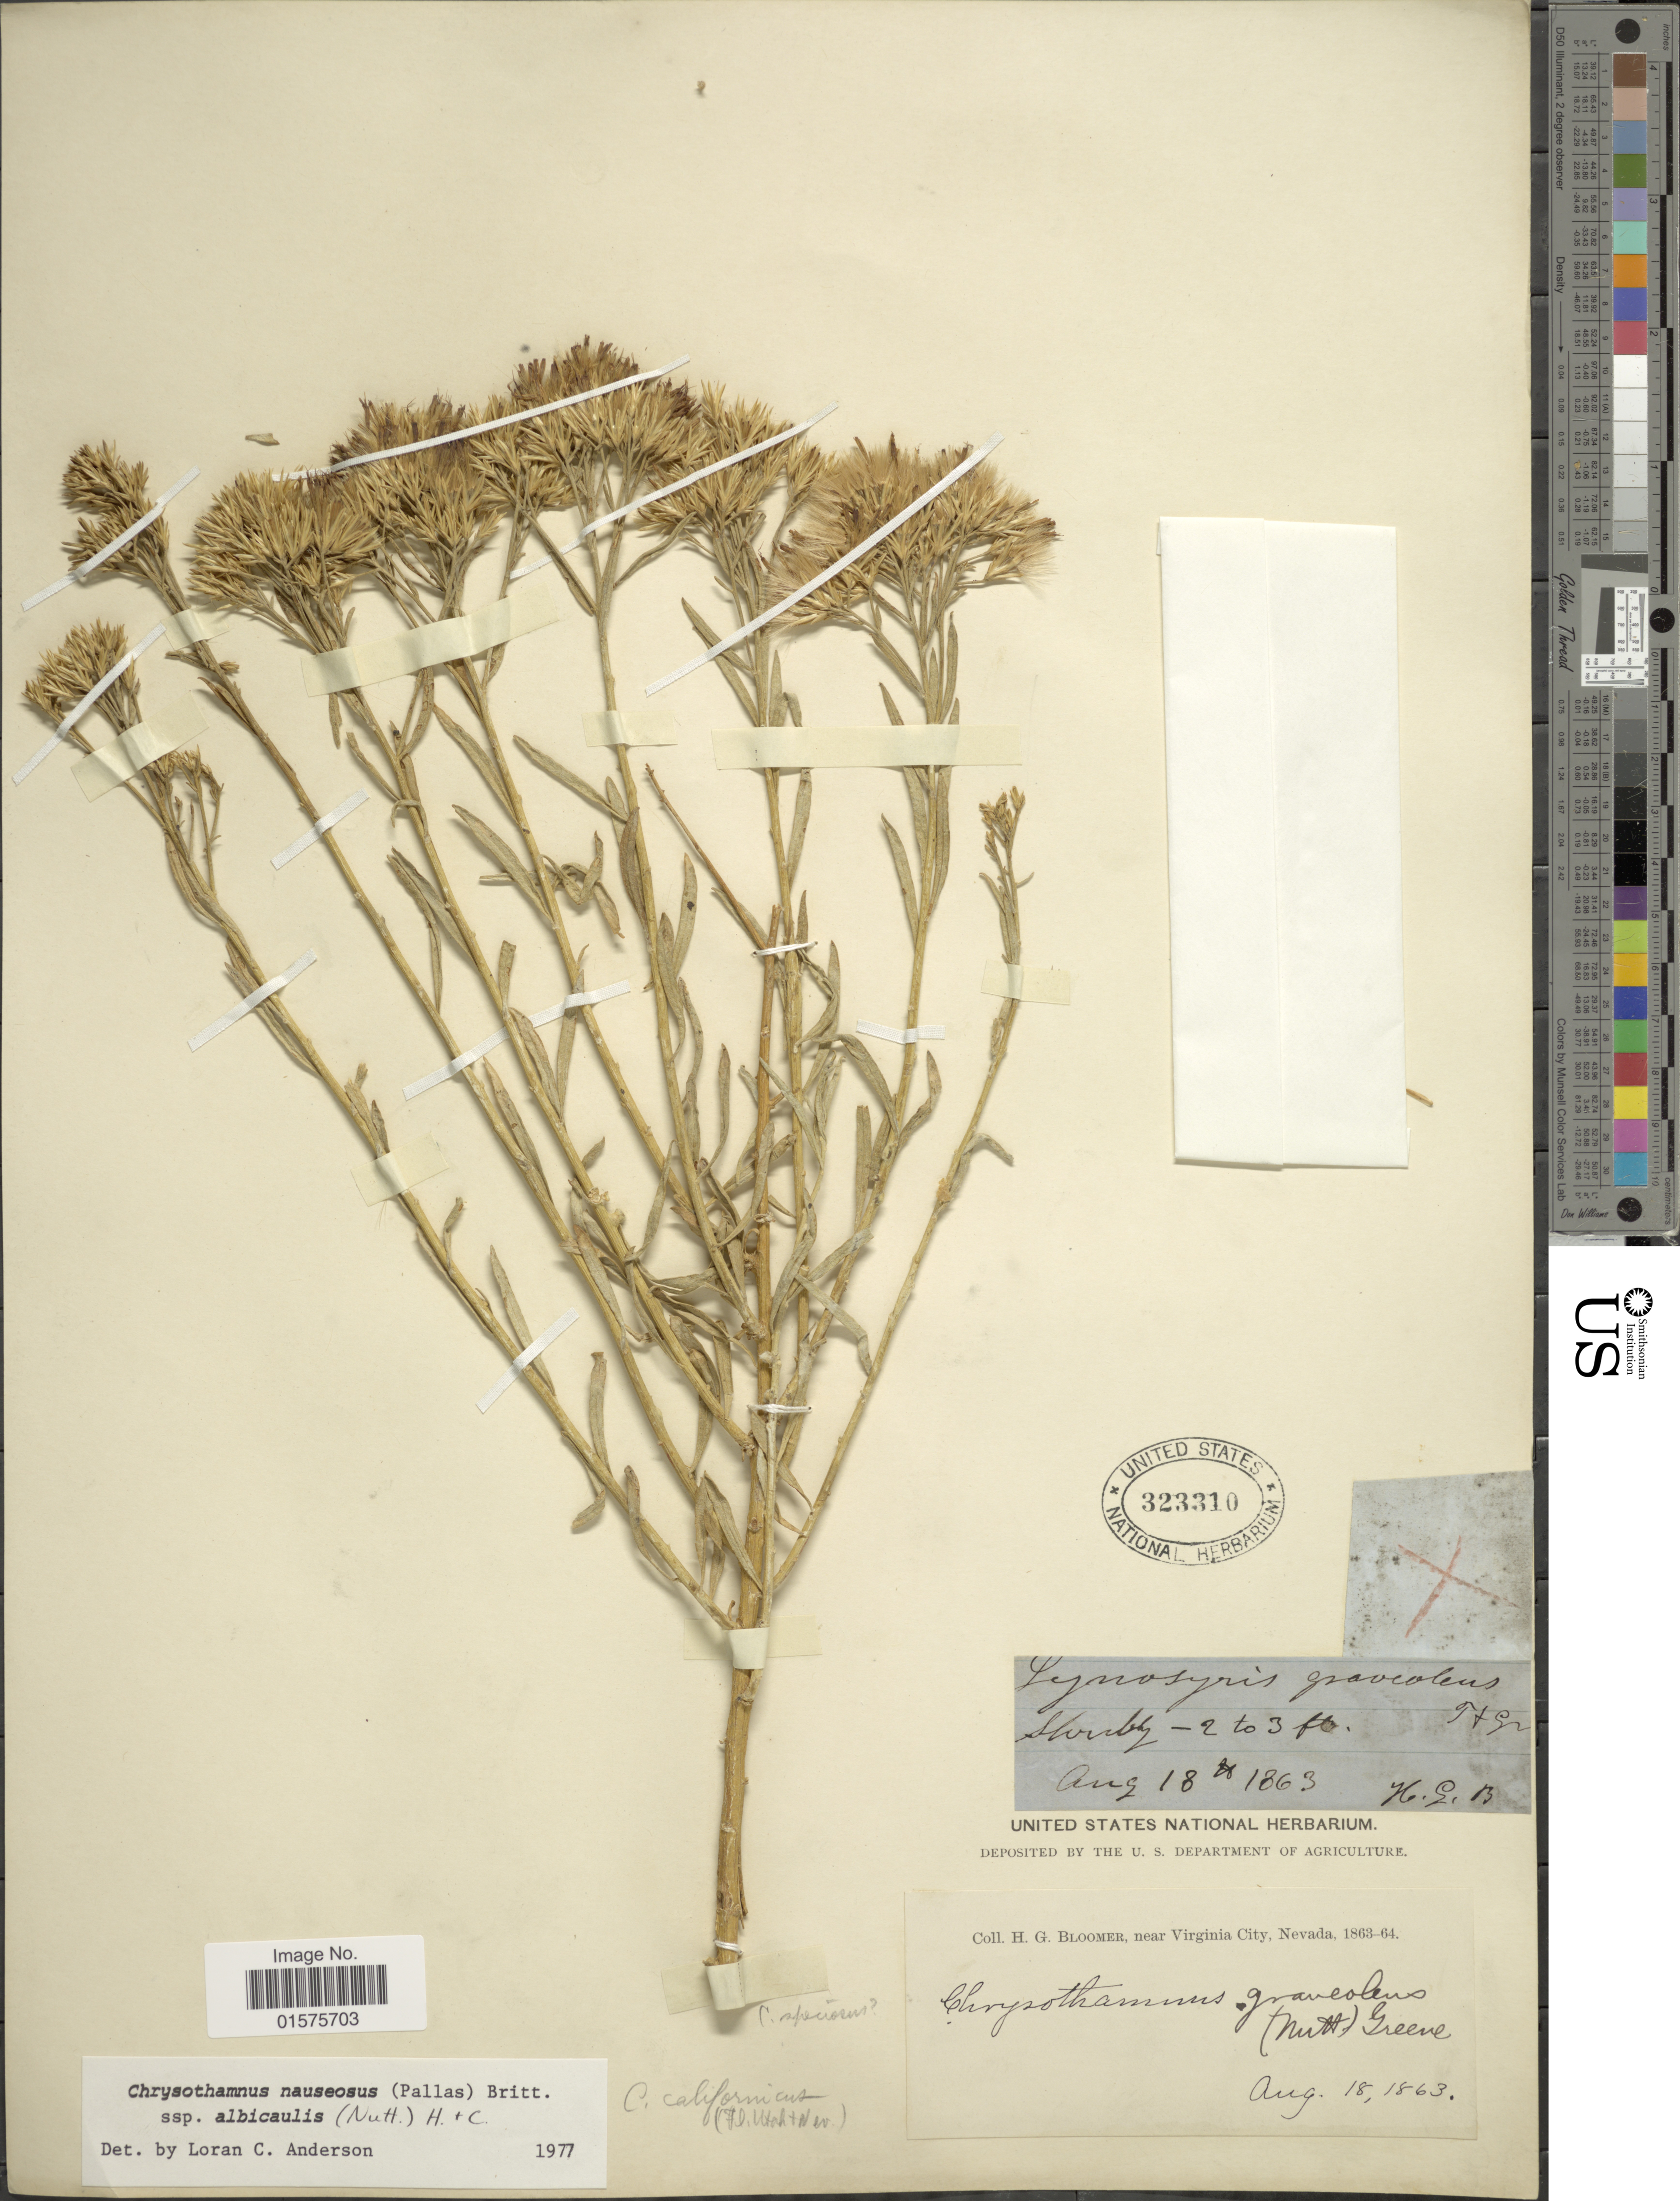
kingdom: Plantae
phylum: Tracheophyta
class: Magnoliopsida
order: Asterales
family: Asteraceae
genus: Ericameria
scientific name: Ericameria nauseosa var. speciosa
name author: (Nutt.) G.L. Nesom & G.I. Baird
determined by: Urbatsch, Lowell E., Curator (LSU), Louisiana State University (UNITED STATES)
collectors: H. Bloomer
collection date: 1863-08-18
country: United States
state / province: Nevada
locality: Near Virginia City.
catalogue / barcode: US 323310